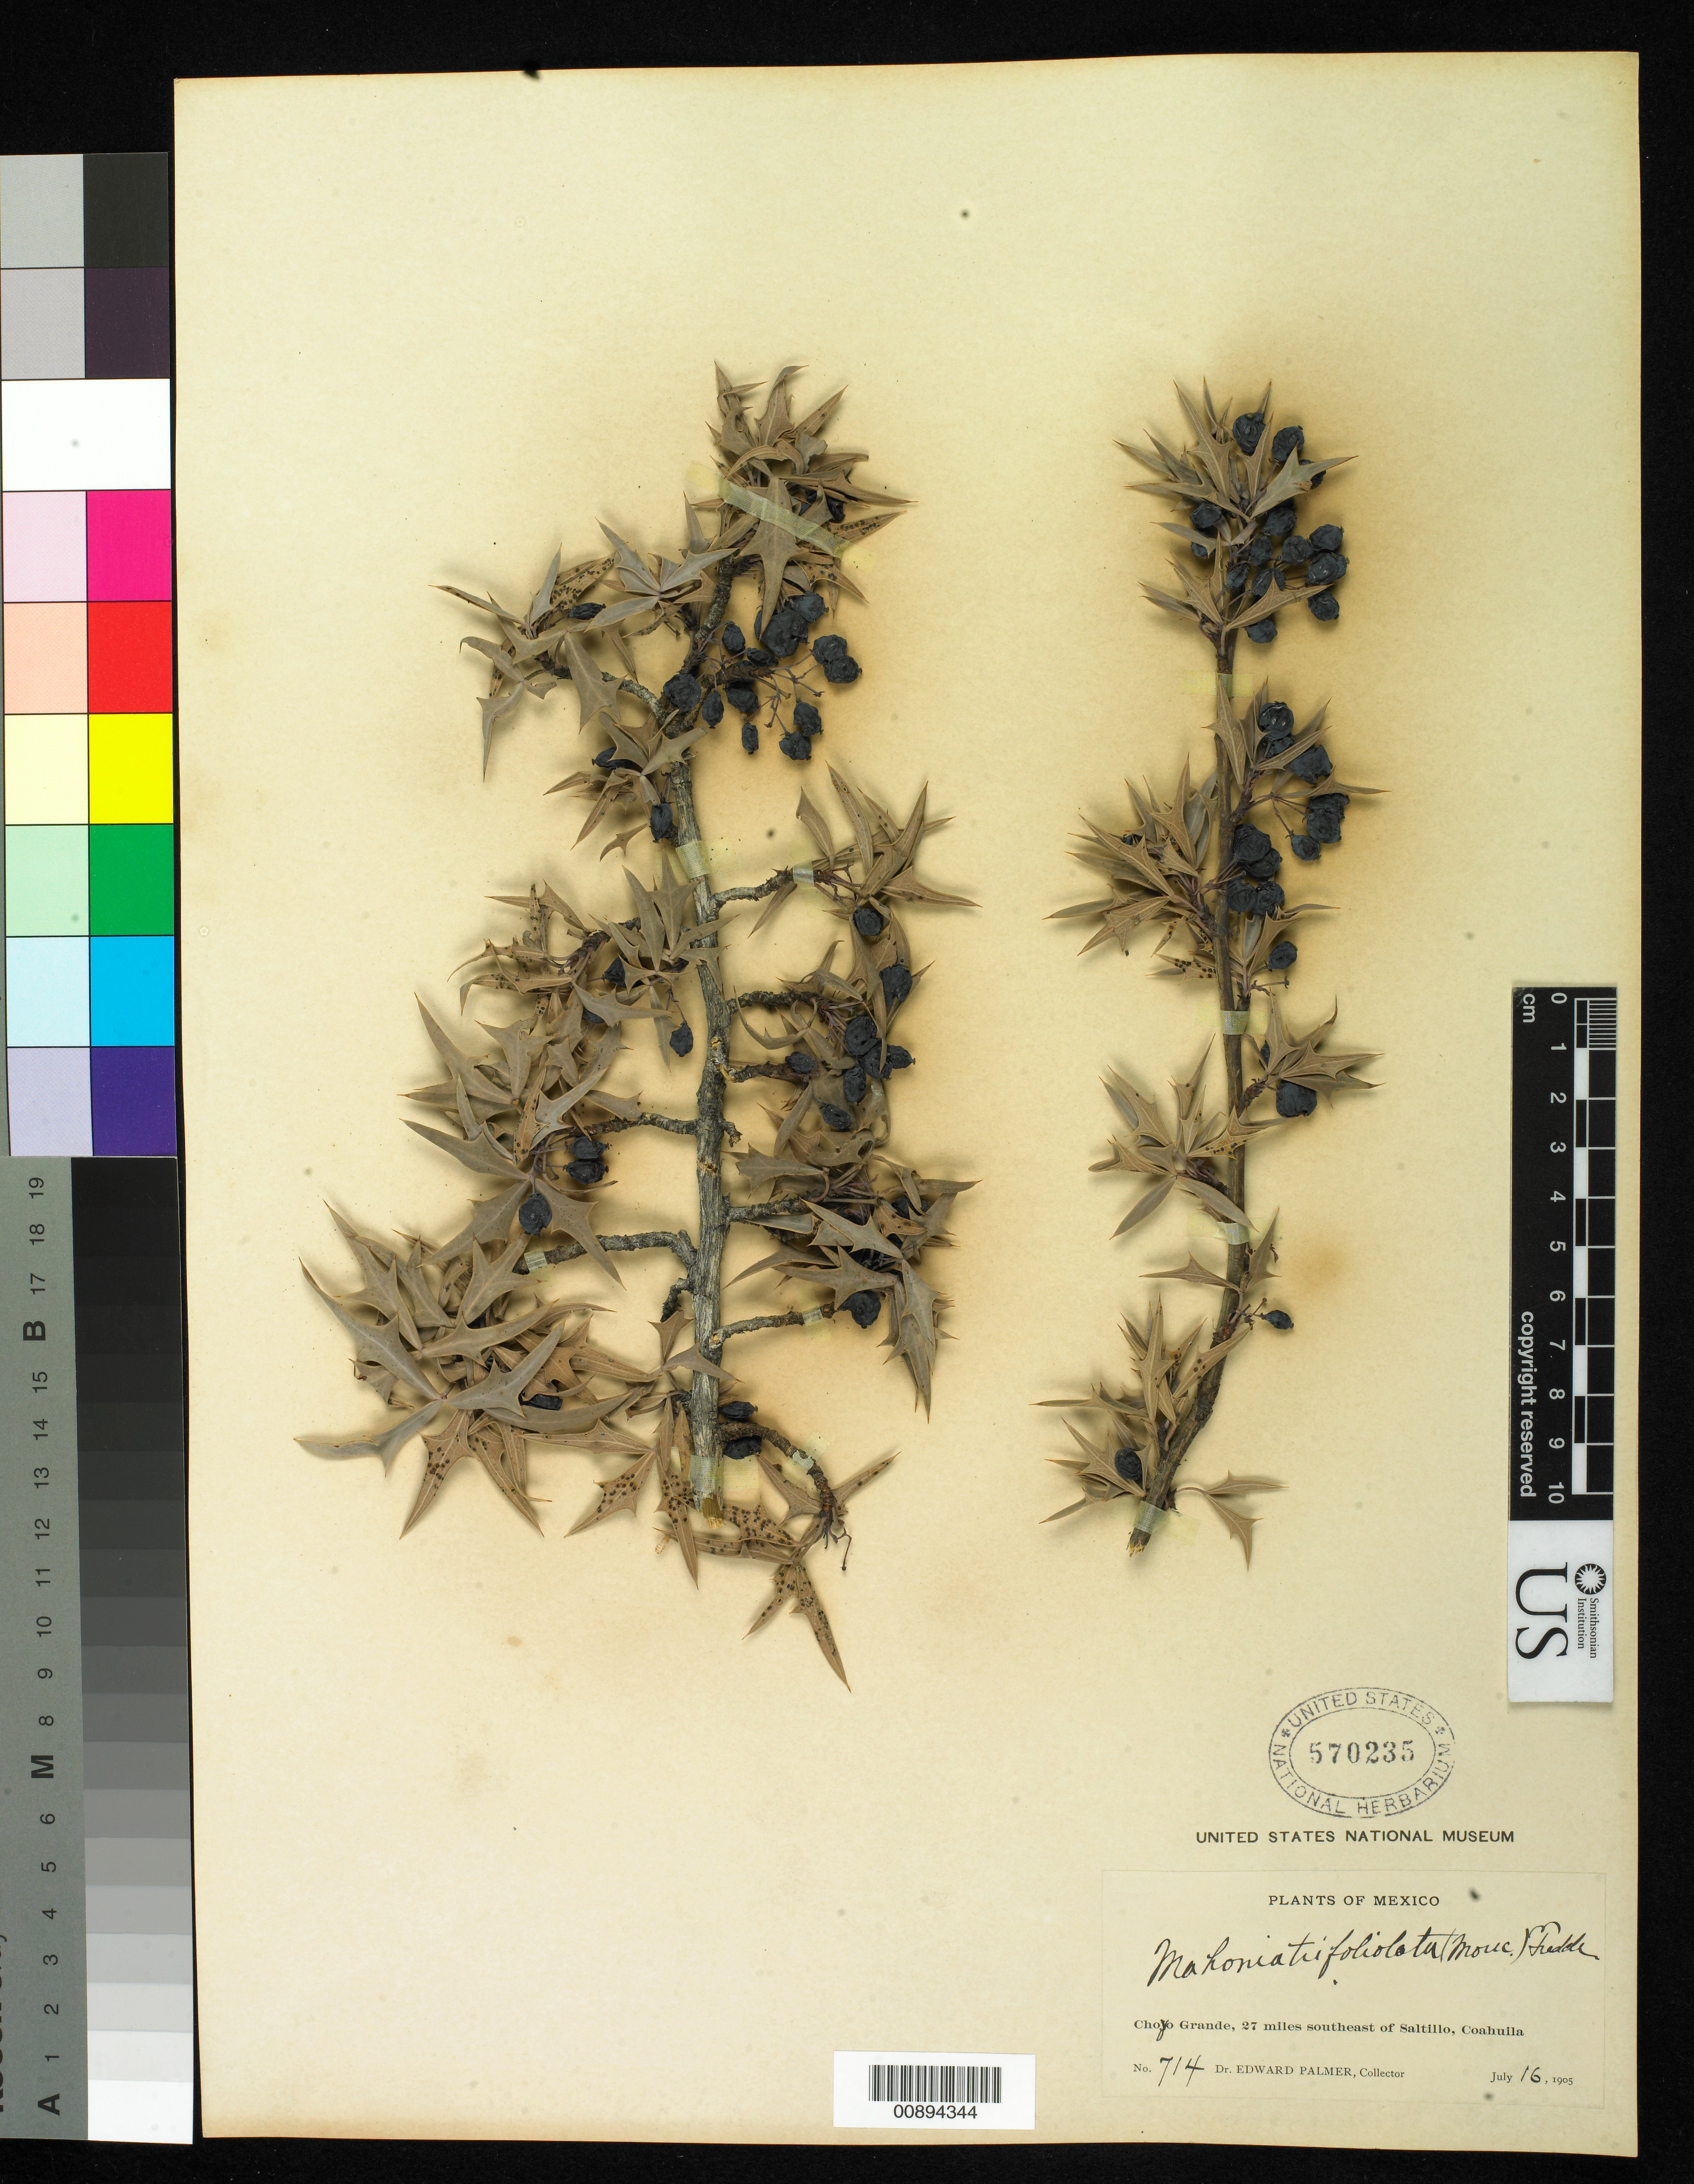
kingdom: Plantae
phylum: Tracheophyta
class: Magnoliopsida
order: Ranunculales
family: Berberidaceae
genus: Mahonia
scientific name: Mahonia trifoliolata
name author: (Monic.) Fedde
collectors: E. Palmer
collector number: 714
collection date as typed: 16 Jul 1905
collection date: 1905-07-16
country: Mexico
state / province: Coahuila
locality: Chojo Grande, 27 miles southeast of Saltillo, Coahuila.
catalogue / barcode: US 570235